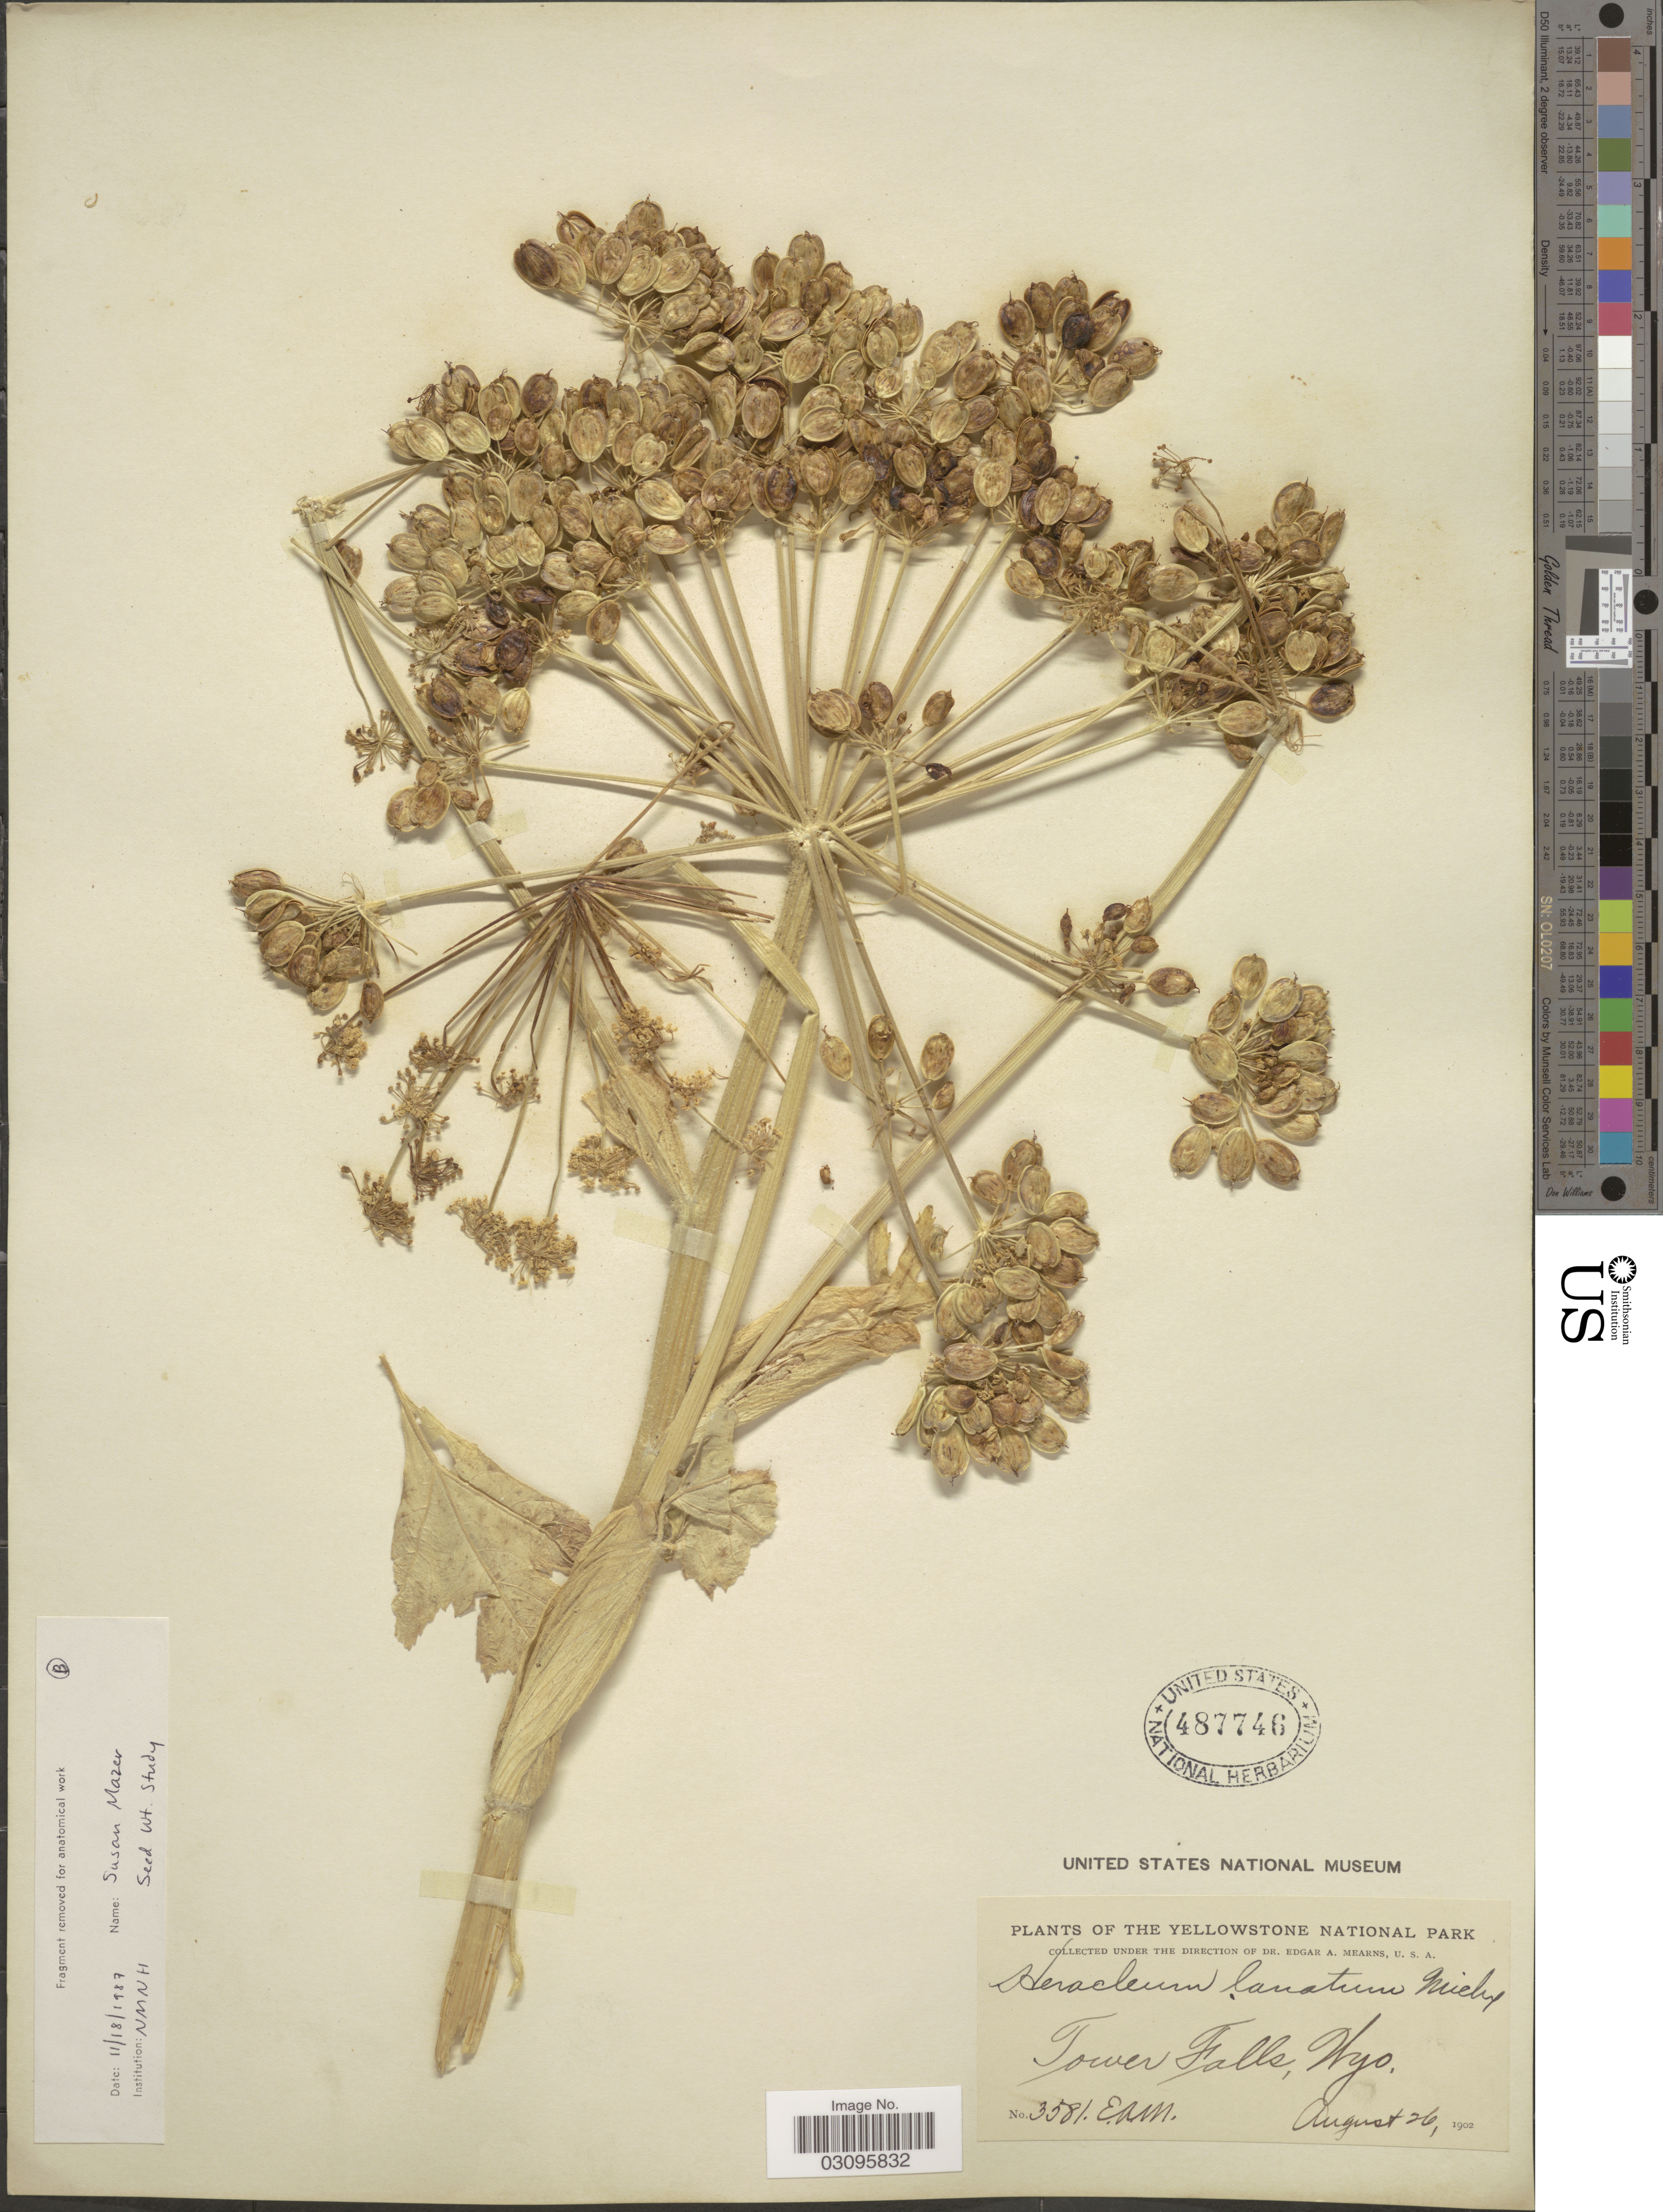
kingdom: Plantae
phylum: Tracheophyta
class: Magnoliopsida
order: Apiales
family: Apiaceae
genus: Heracleum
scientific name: Heracleum lanatum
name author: Michx.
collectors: E. A. Mearns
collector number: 3581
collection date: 1902-08-26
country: United States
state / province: Wyoming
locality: The Yellowstone National Park. Tower Falls, Wyo.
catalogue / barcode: US 487746